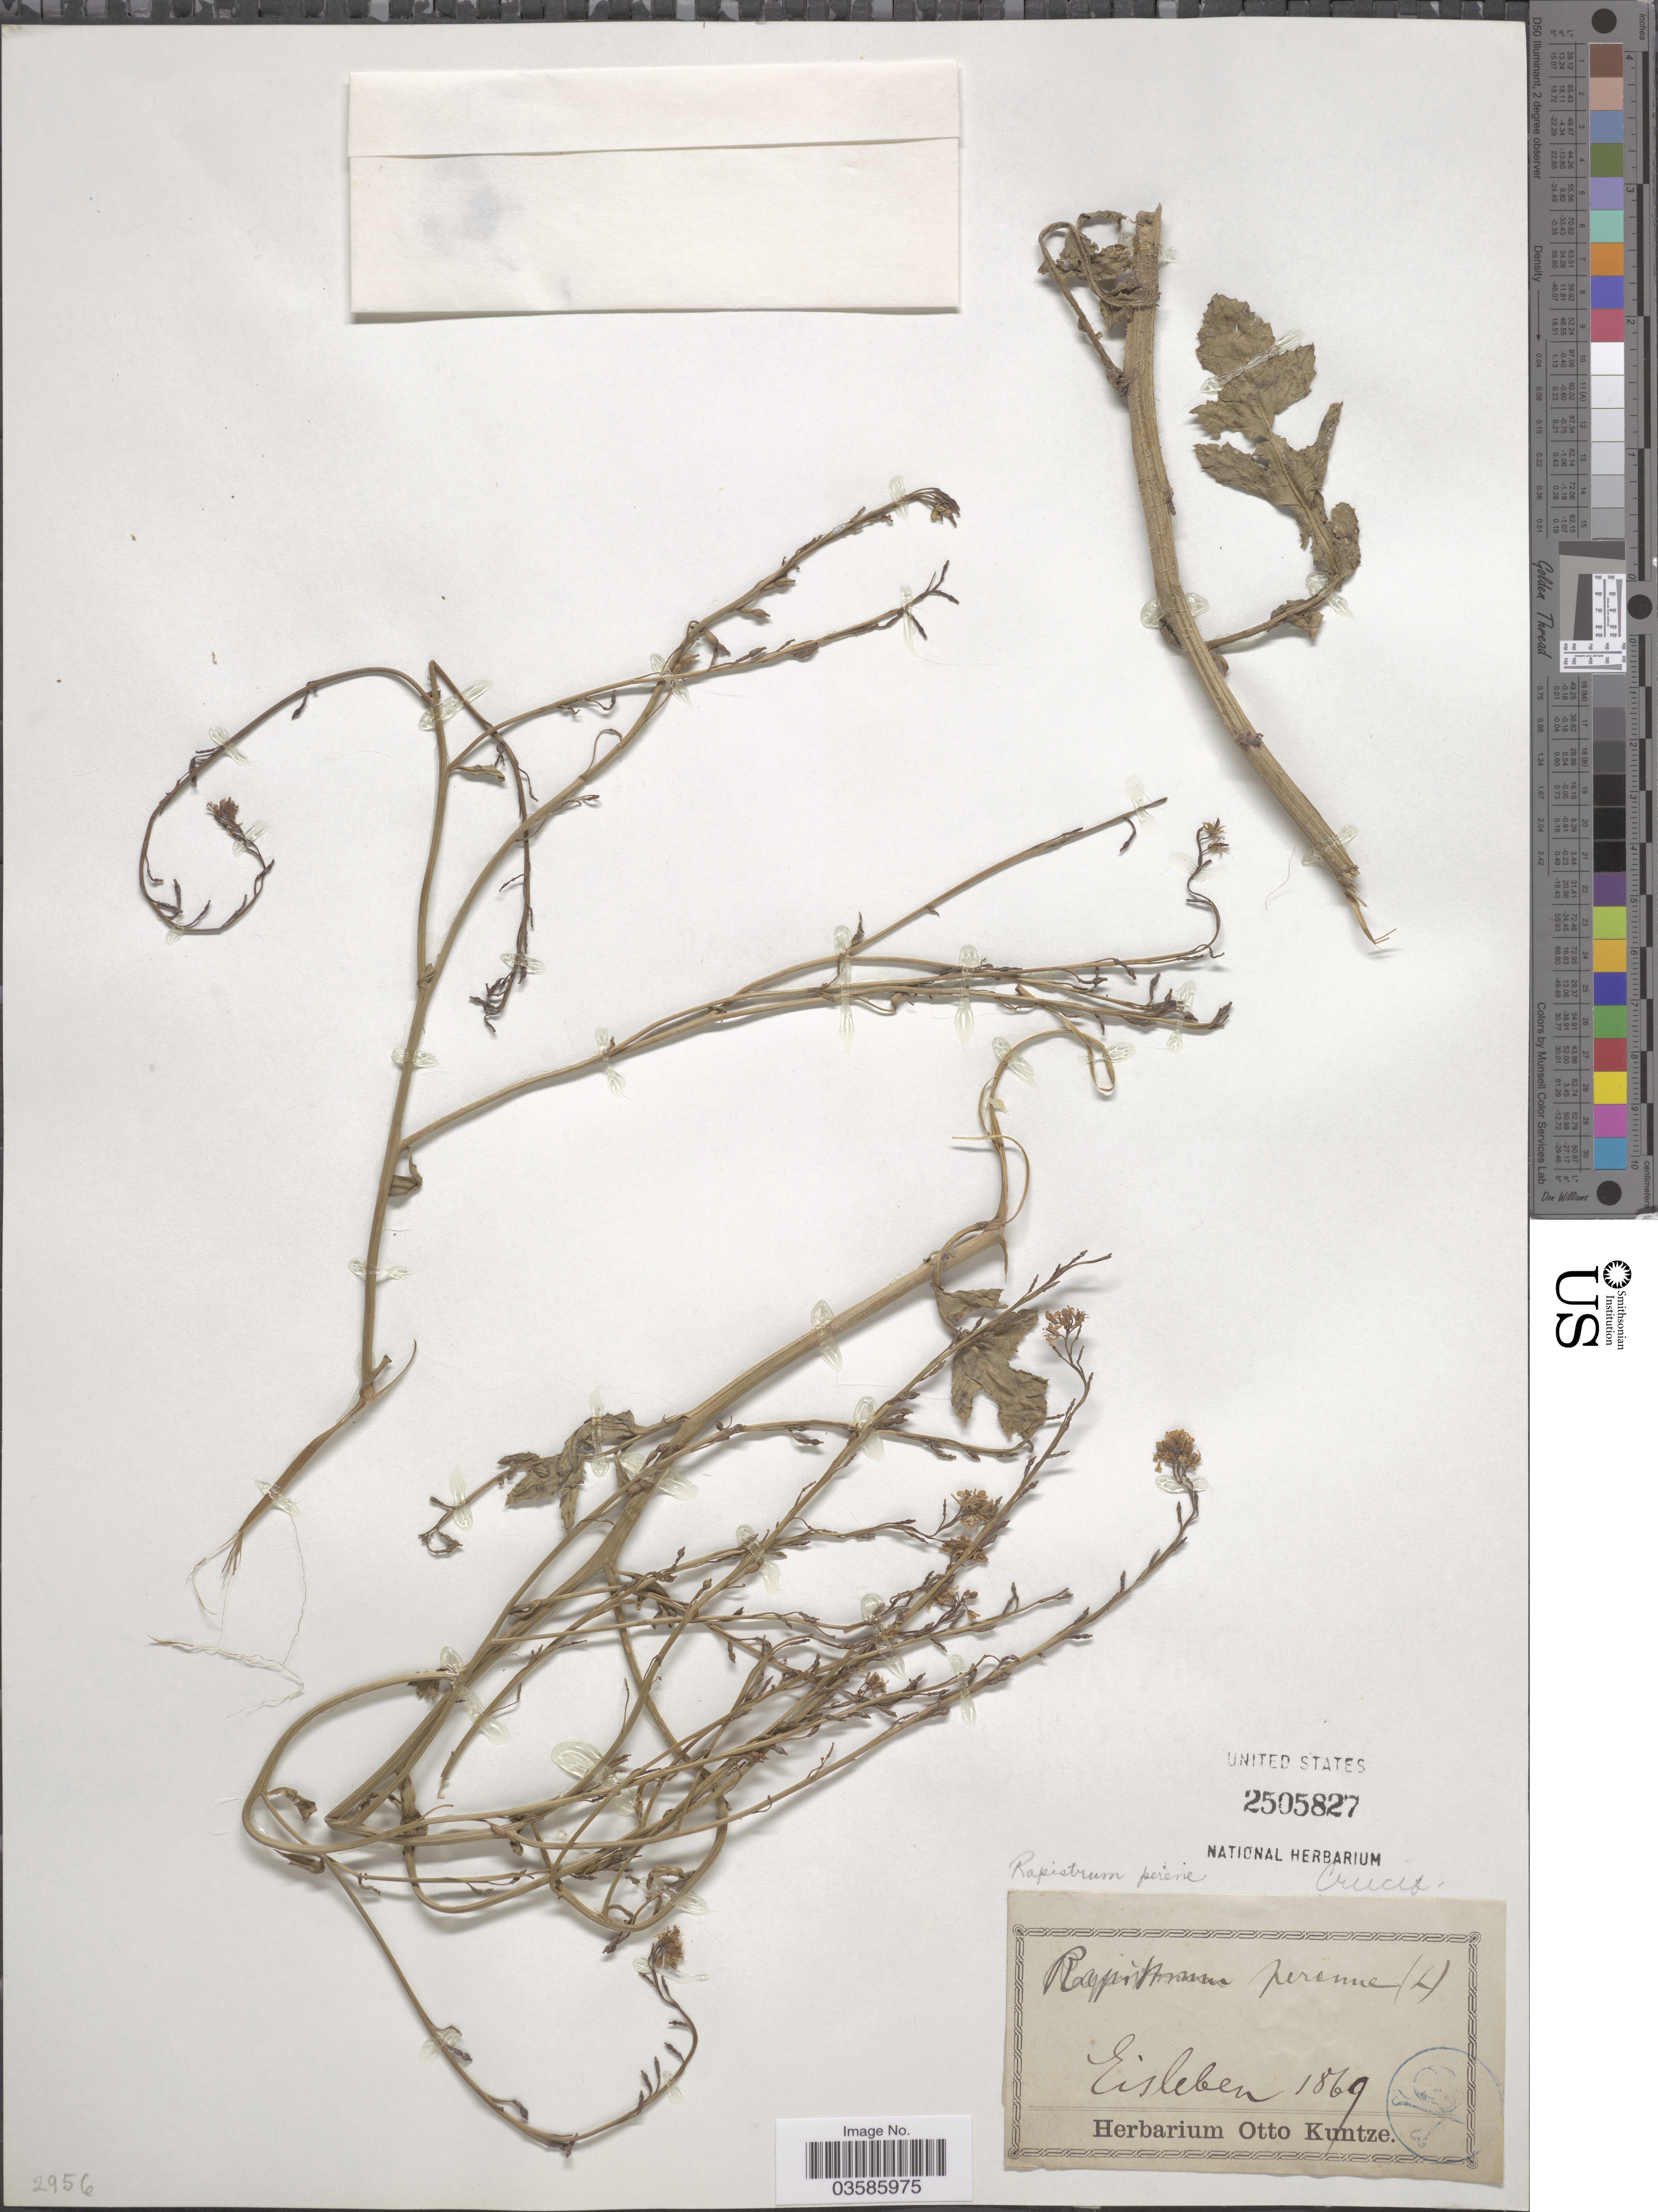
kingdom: Plantae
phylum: Tracheophyta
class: Magnoliopsida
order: Brassicales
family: Brassicaceae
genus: Rapistrum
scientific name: Rapistrum perenne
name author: (L.) All.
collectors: ex herb. Otto Kuntze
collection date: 1869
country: Germany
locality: Eisleben.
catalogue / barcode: US 2505827